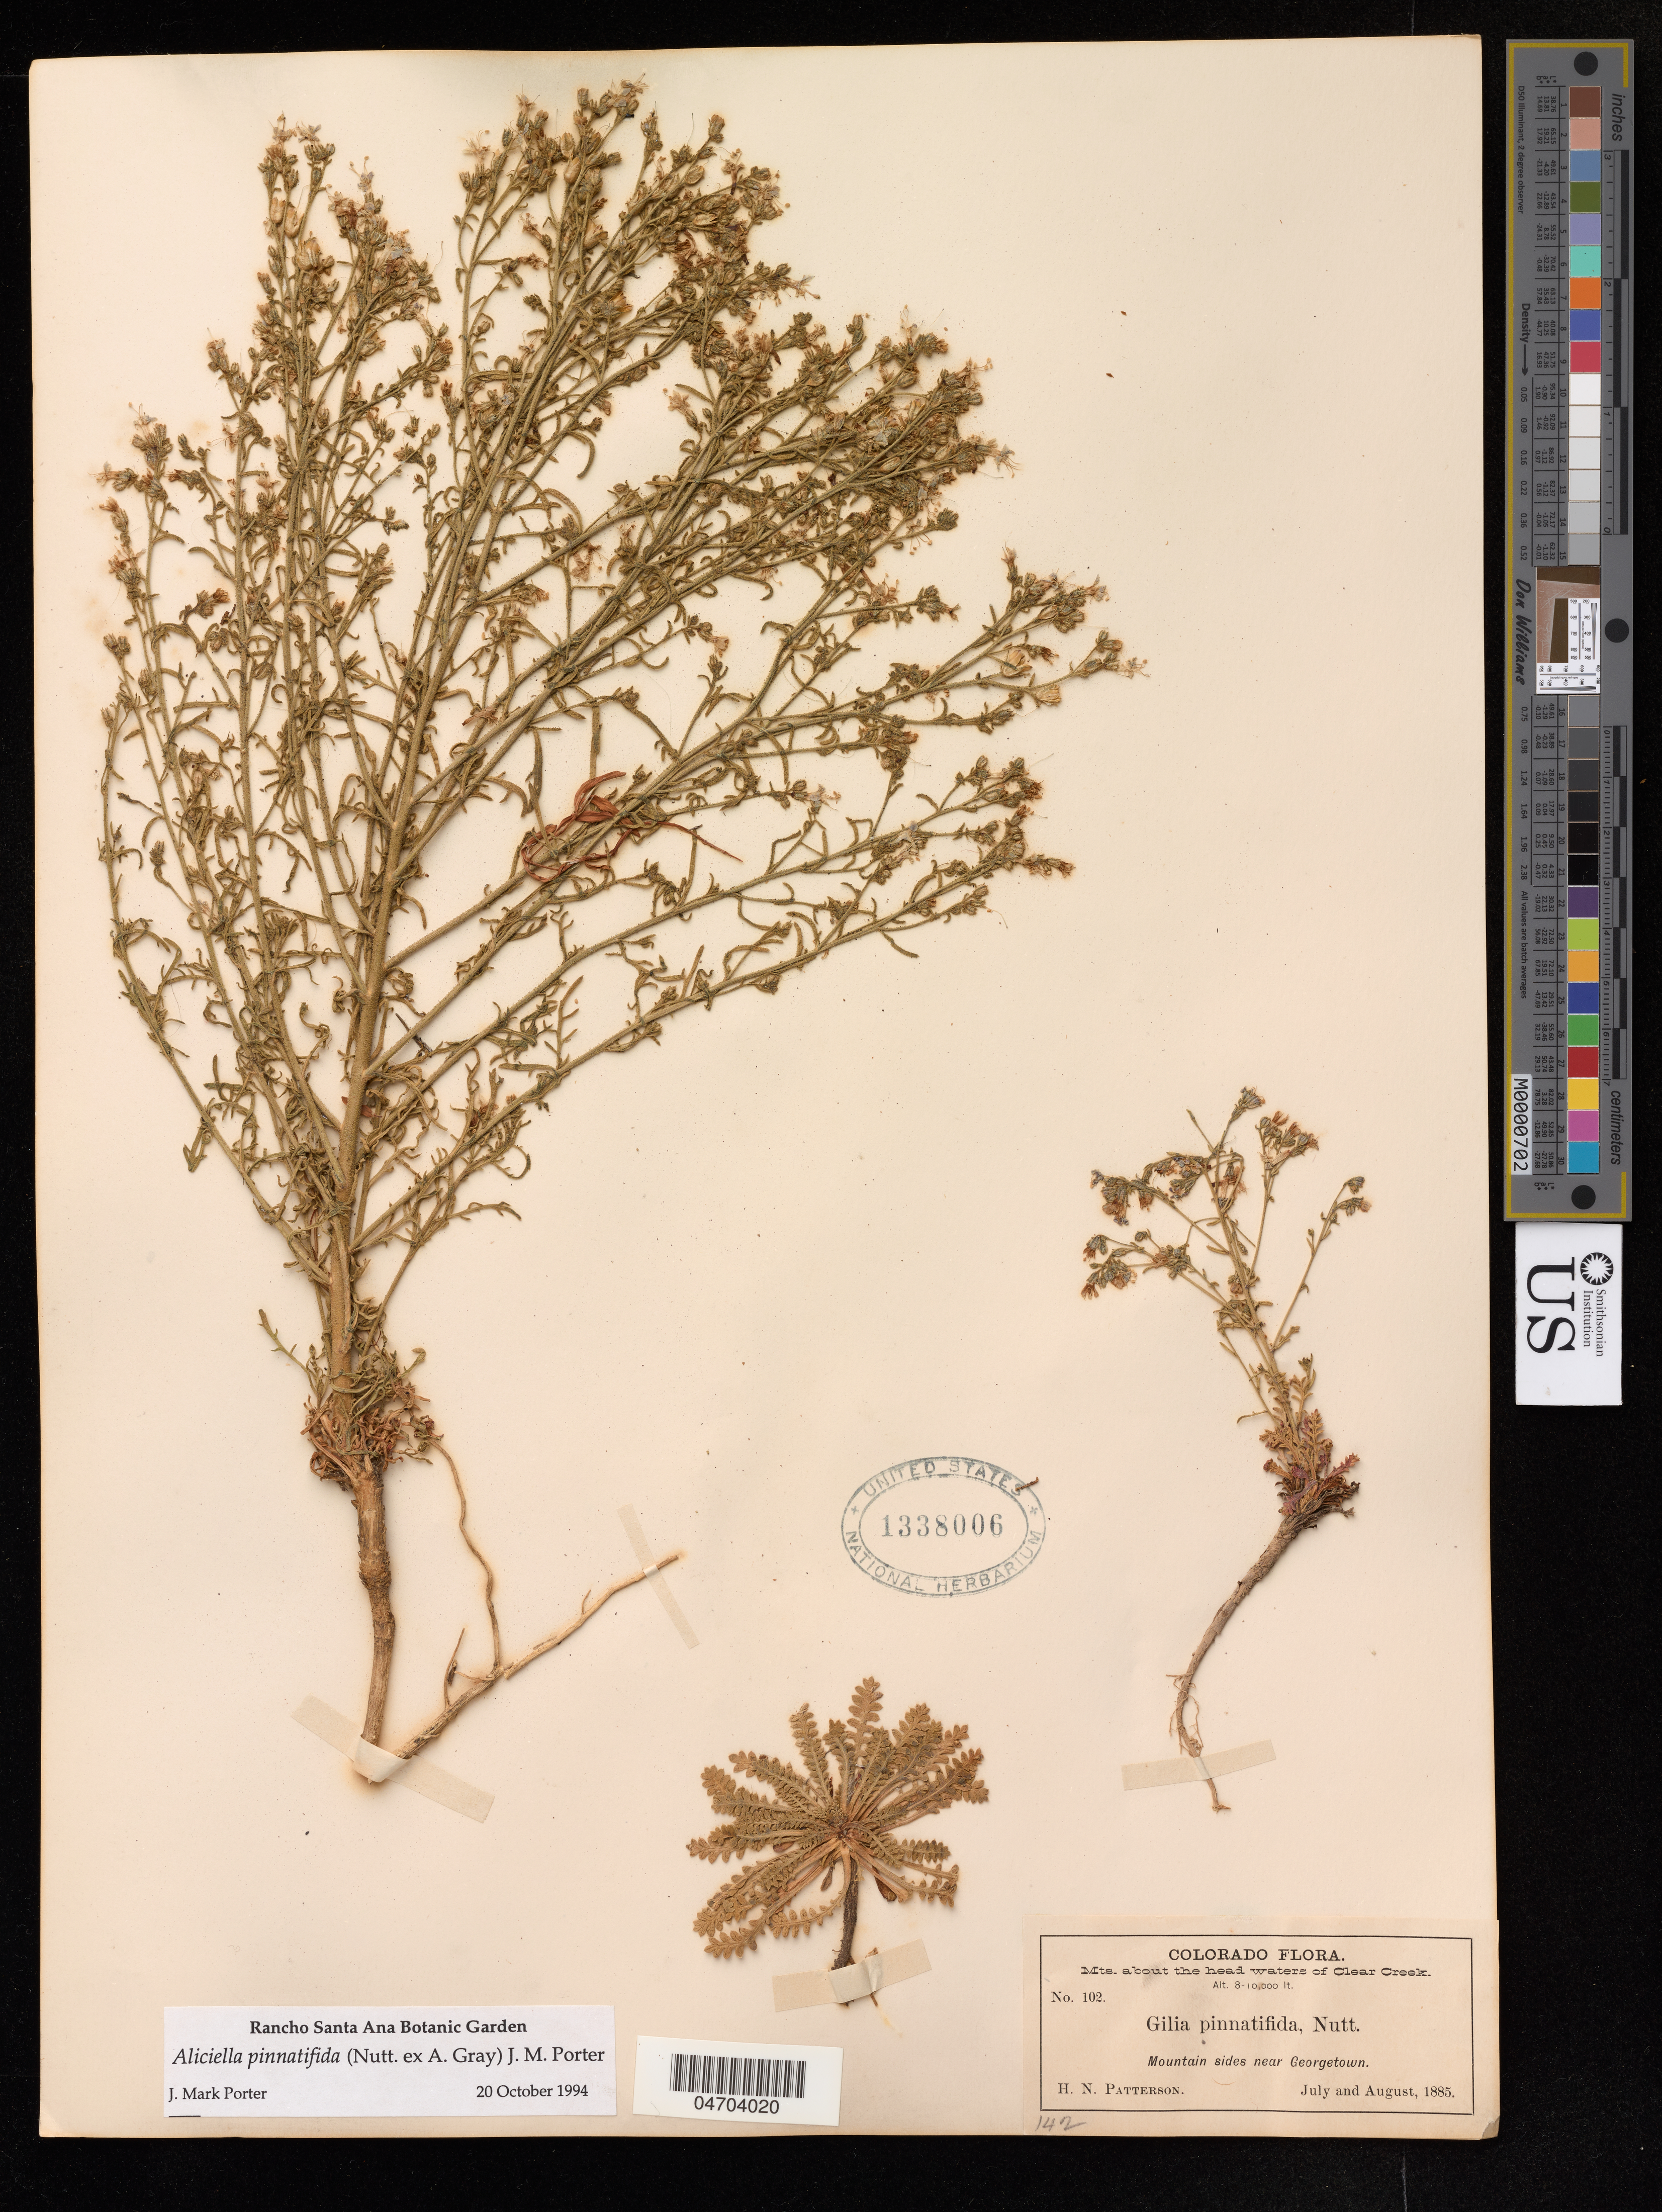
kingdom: Plantae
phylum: Tracheophyta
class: Magnoliopsida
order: Ericales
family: Polemoniaceae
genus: Aliciella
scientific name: Aliciella pinnatifida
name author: (Nutt. ex A. Gray) J.M. Porter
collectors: H. N. Patterson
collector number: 102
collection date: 1885-07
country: United States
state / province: Colorado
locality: Near Georgetown.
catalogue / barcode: US 1338006